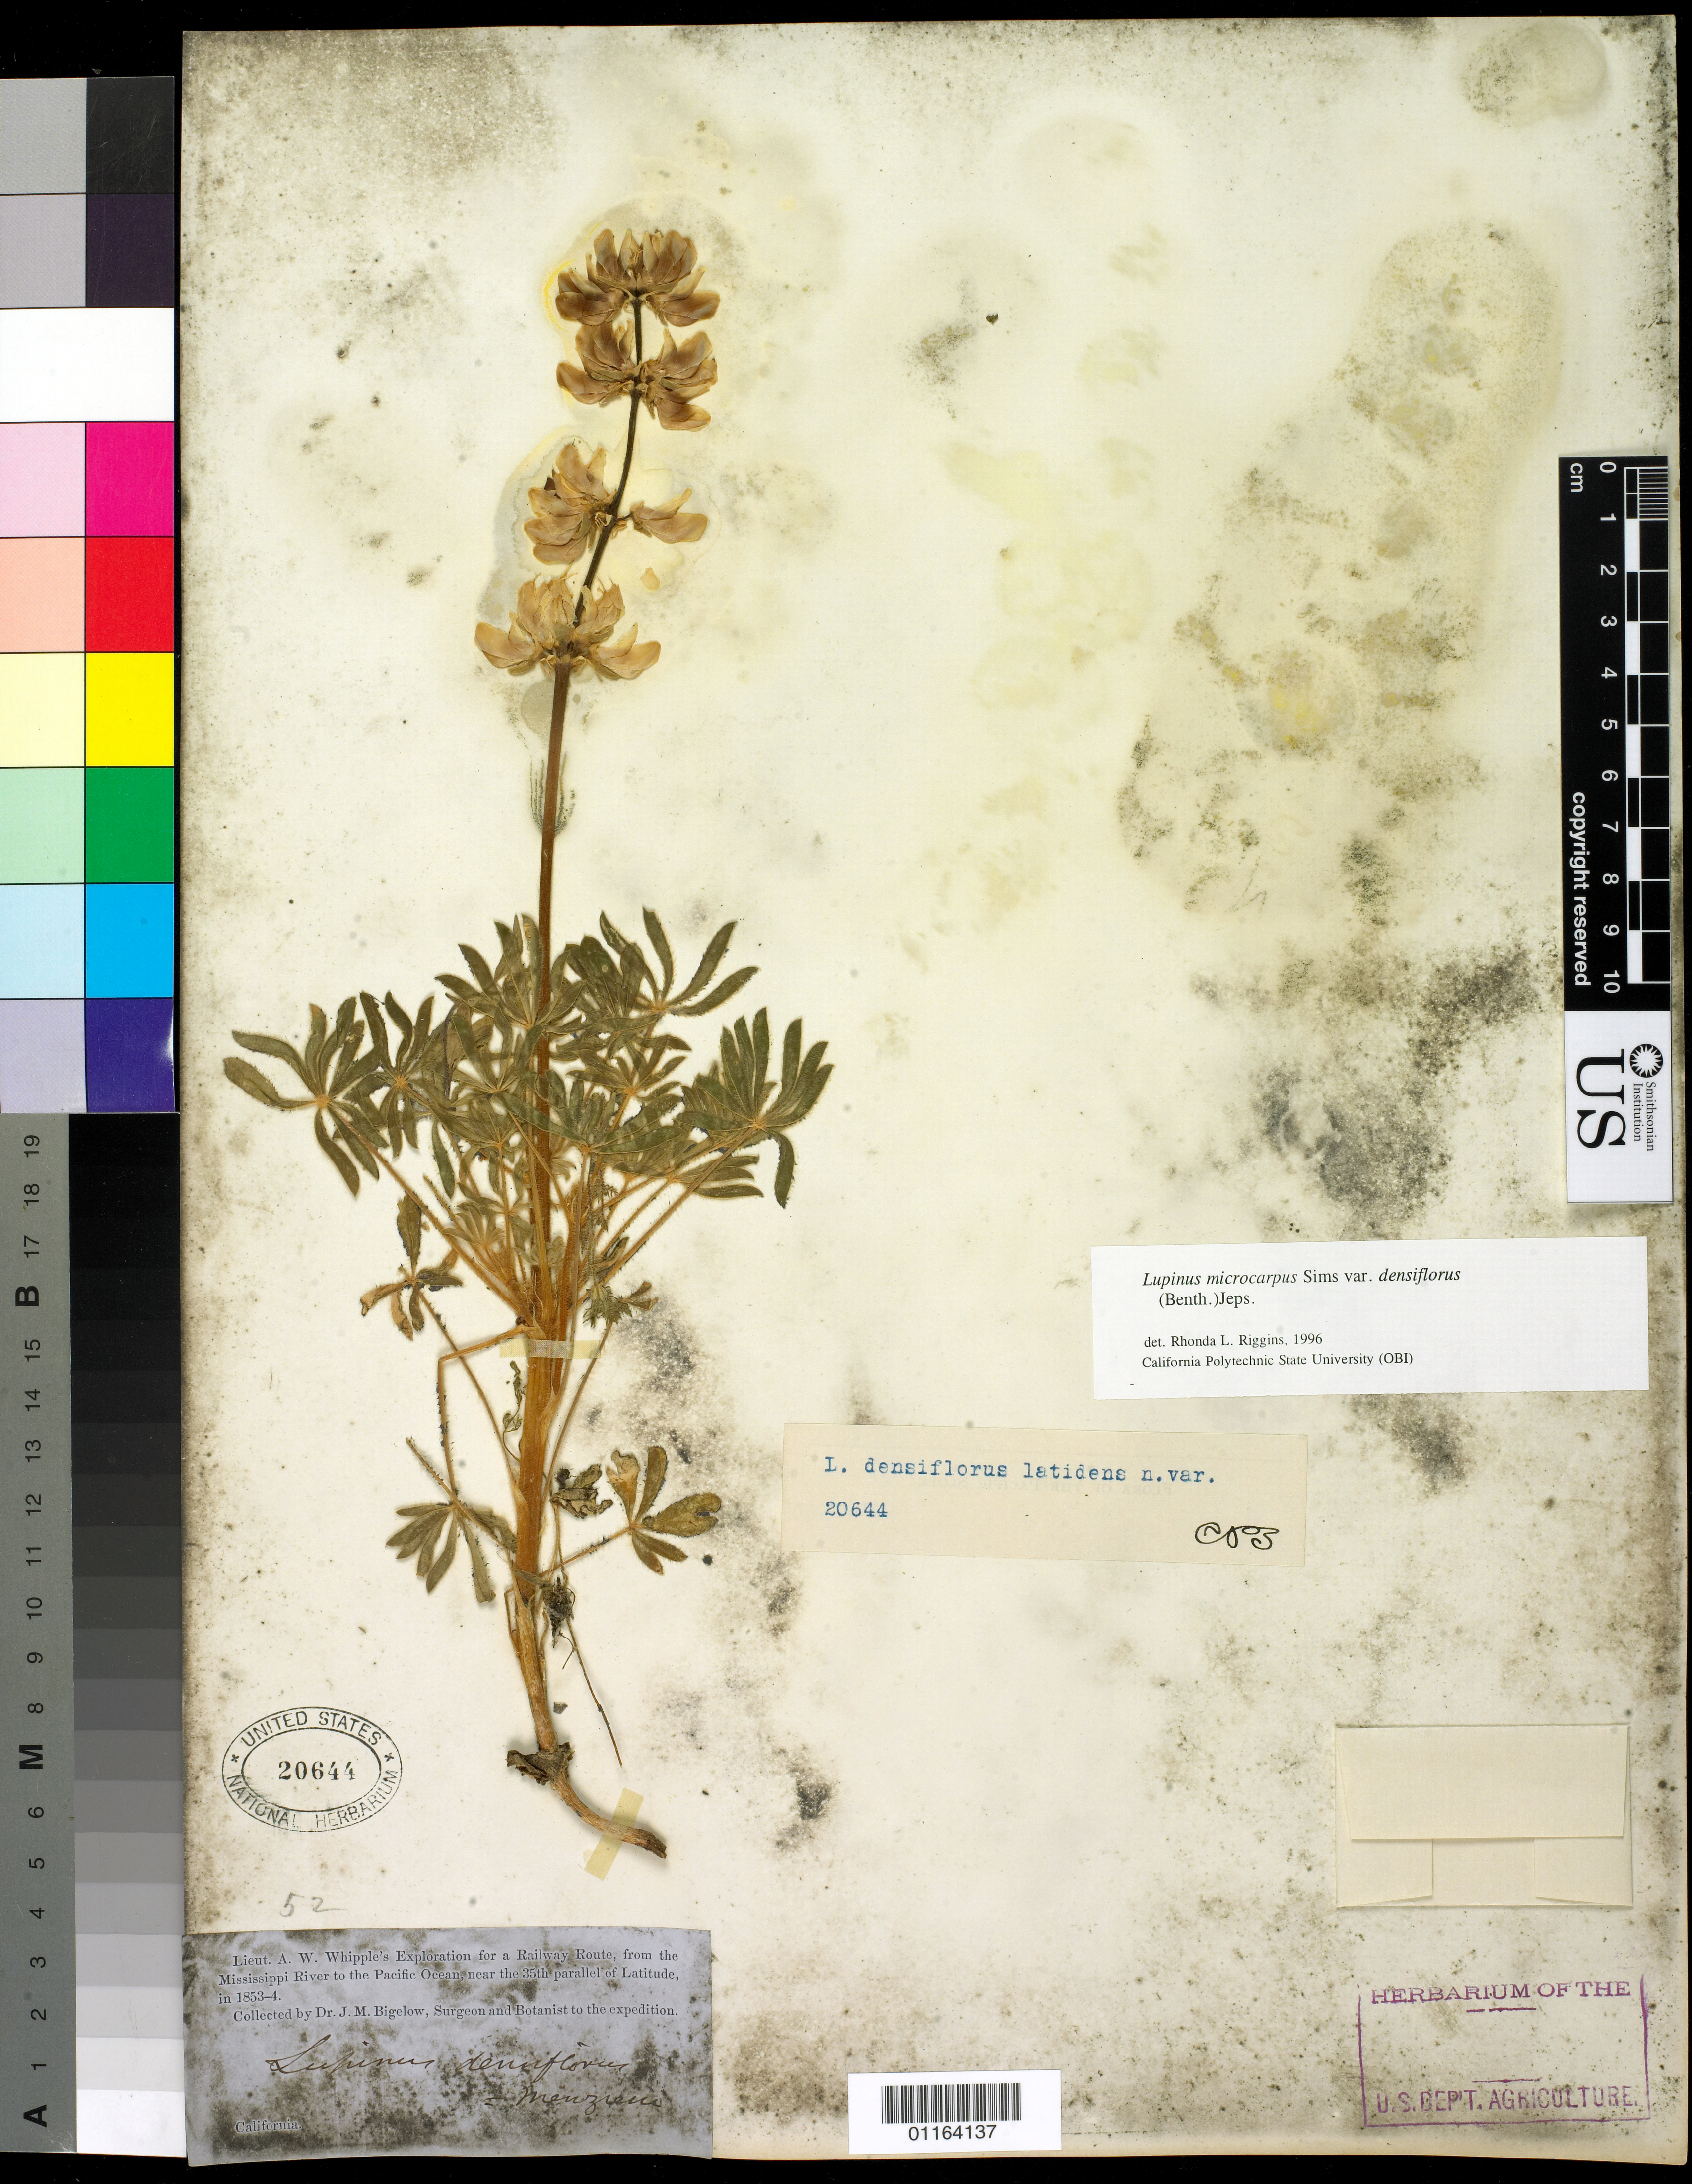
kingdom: Plantae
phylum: Tracheophyta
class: Magnoliopsida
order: Fabales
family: Fabaceae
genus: Lupinus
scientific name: Lupinus microcarpus var. densiflorus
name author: (Benth.) Jeps.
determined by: Riggins, R. L., (OBI), California Polytechnic State University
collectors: J. M. Bigelow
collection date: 1853/1854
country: United States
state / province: California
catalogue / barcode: US 20644